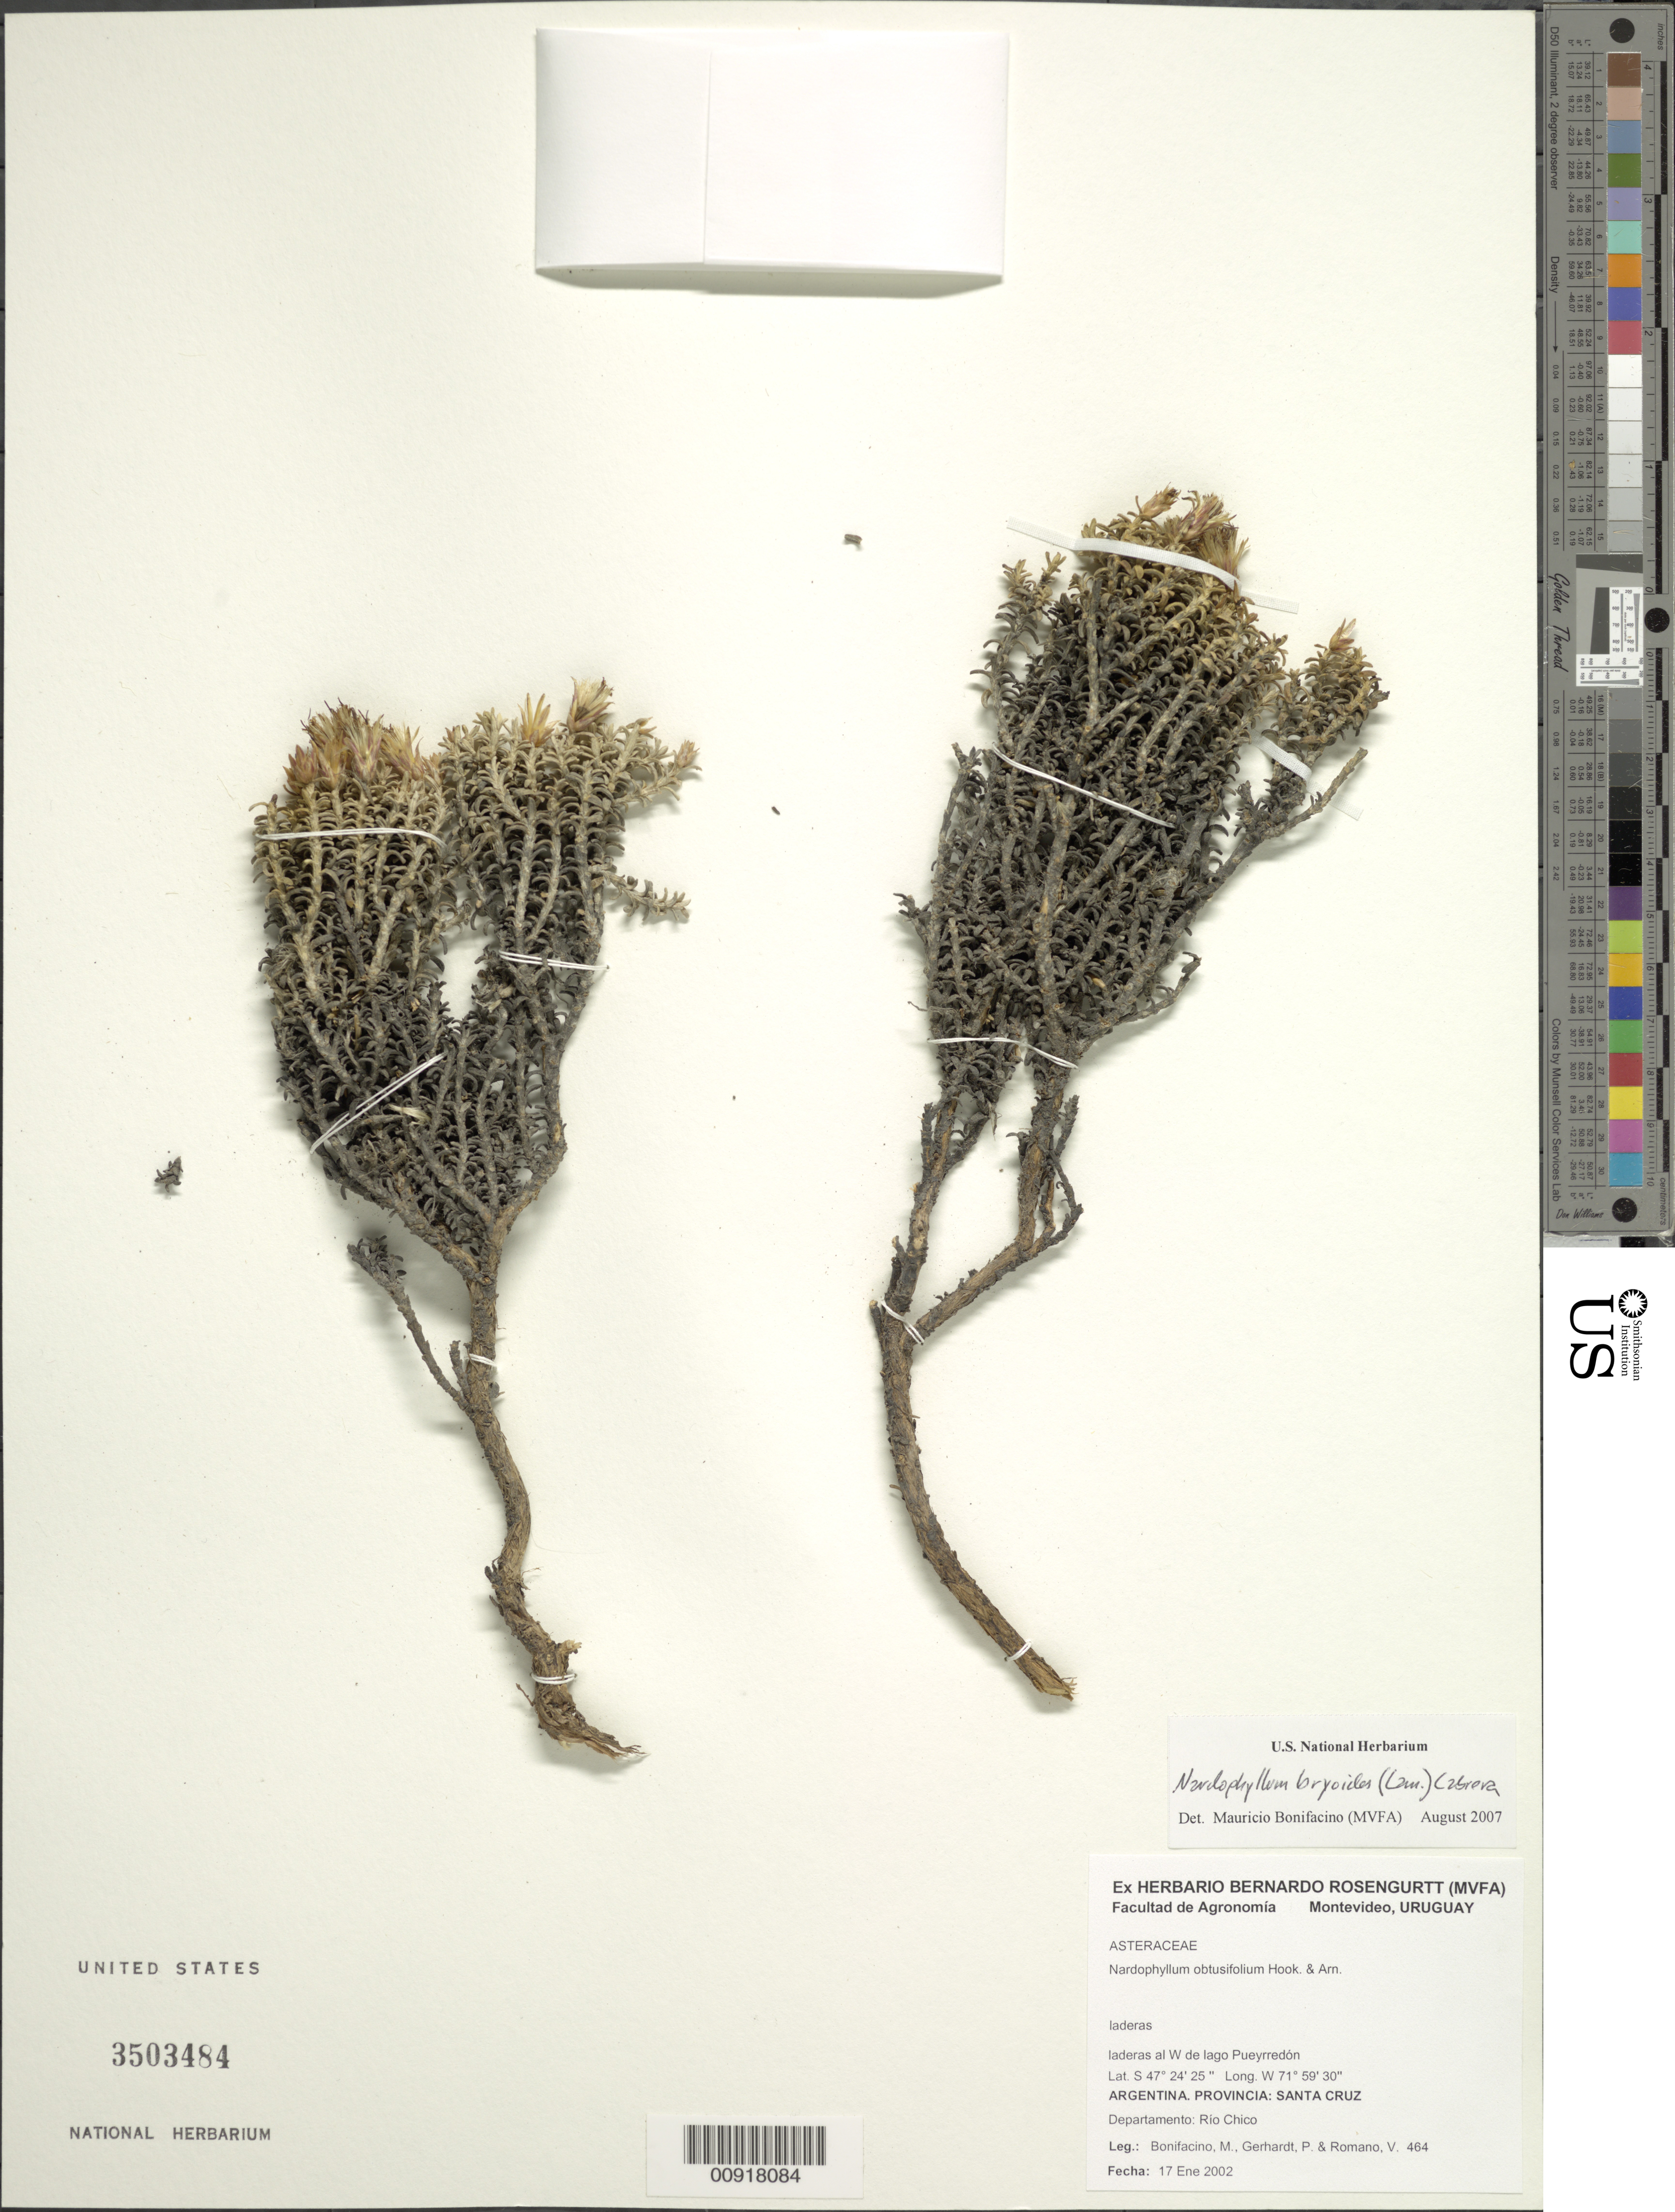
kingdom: Plantae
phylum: Tracheophyta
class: Magnoliopsida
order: Asterales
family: Asteraceae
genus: Nardophyllum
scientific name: Nardophyllum bryoides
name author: (Lam.) Cabrera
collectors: M. Bonifacino, P. Gerhardt & V. Romano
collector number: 0464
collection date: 2002-01-17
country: Argentina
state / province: Santa Cruz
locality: Dpto. Río Chico, W de lato Pueyrredón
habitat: Laderas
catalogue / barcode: US 3503484